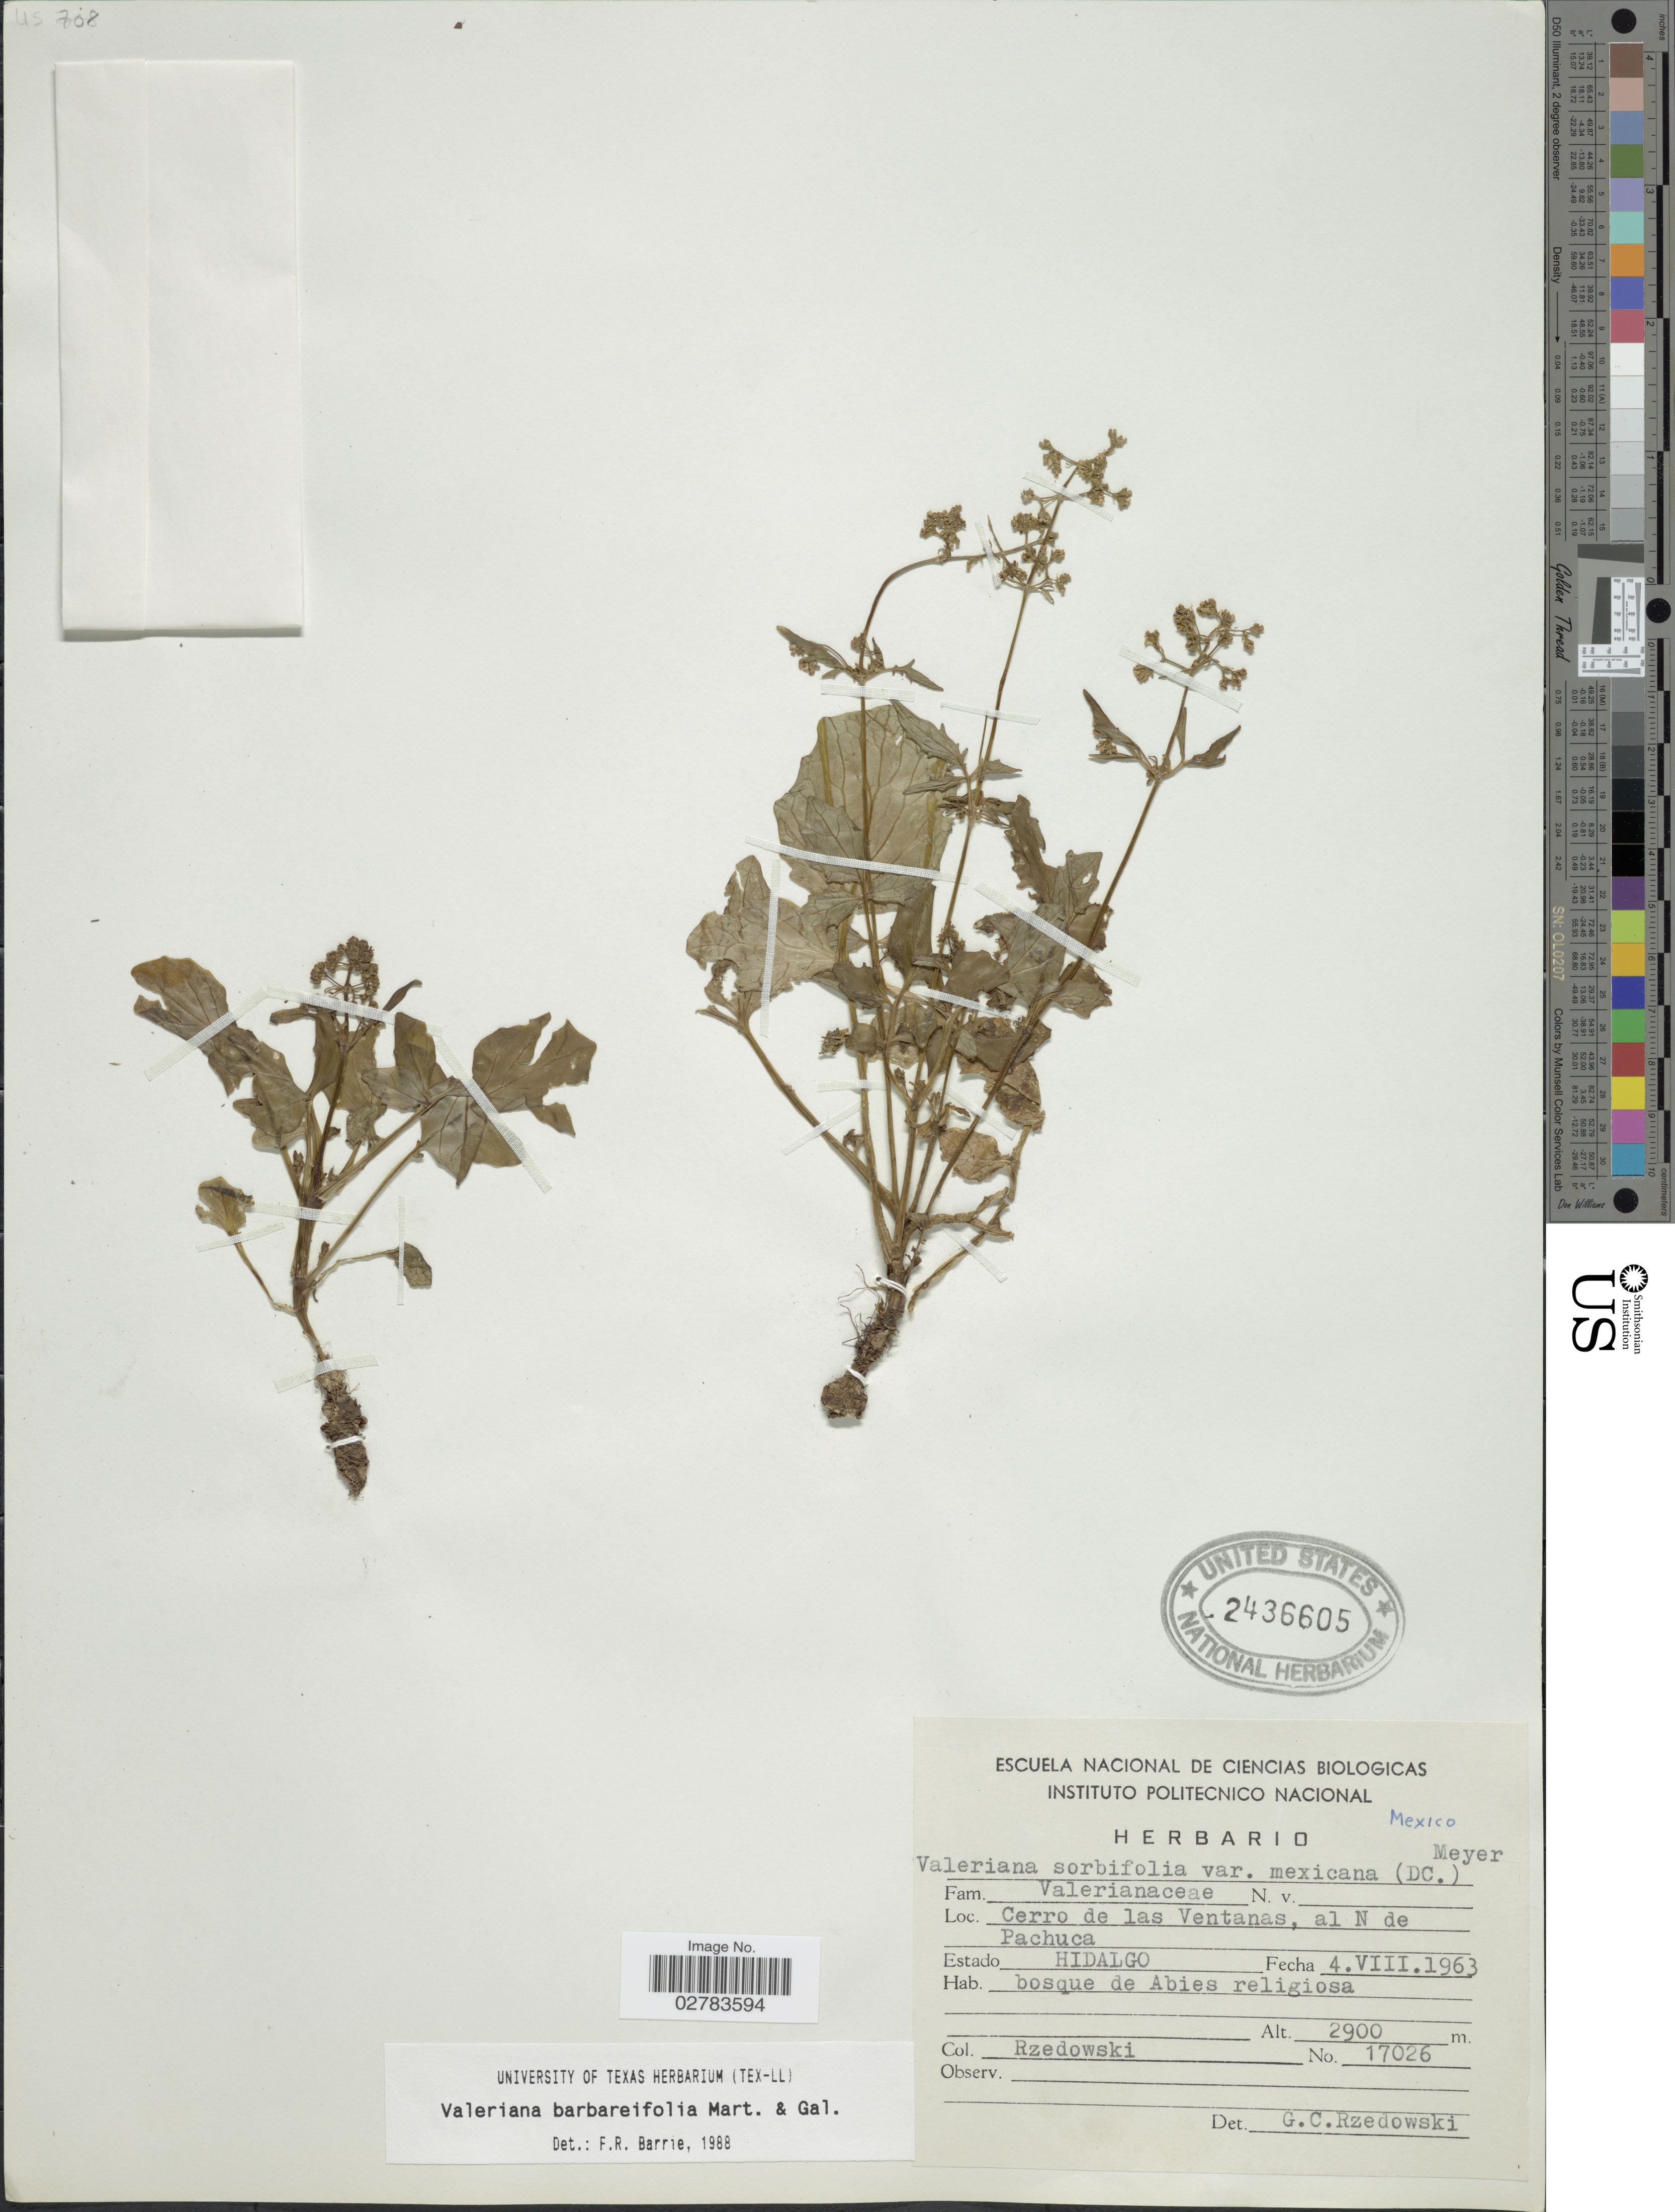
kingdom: Plantae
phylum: Tracheophyta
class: Magnoliopsida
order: Dipsacales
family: Caprifoliaceae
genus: Valeriana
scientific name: Valeriana barbareifolia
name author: M. Martens & Galeotti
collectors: Rzedowski, --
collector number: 17026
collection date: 1963-08-04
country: Mexico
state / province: Hidalgo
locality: Cerro de las Ventanas, al N de Pachuca.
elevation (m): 2900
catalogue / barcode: US 2436605